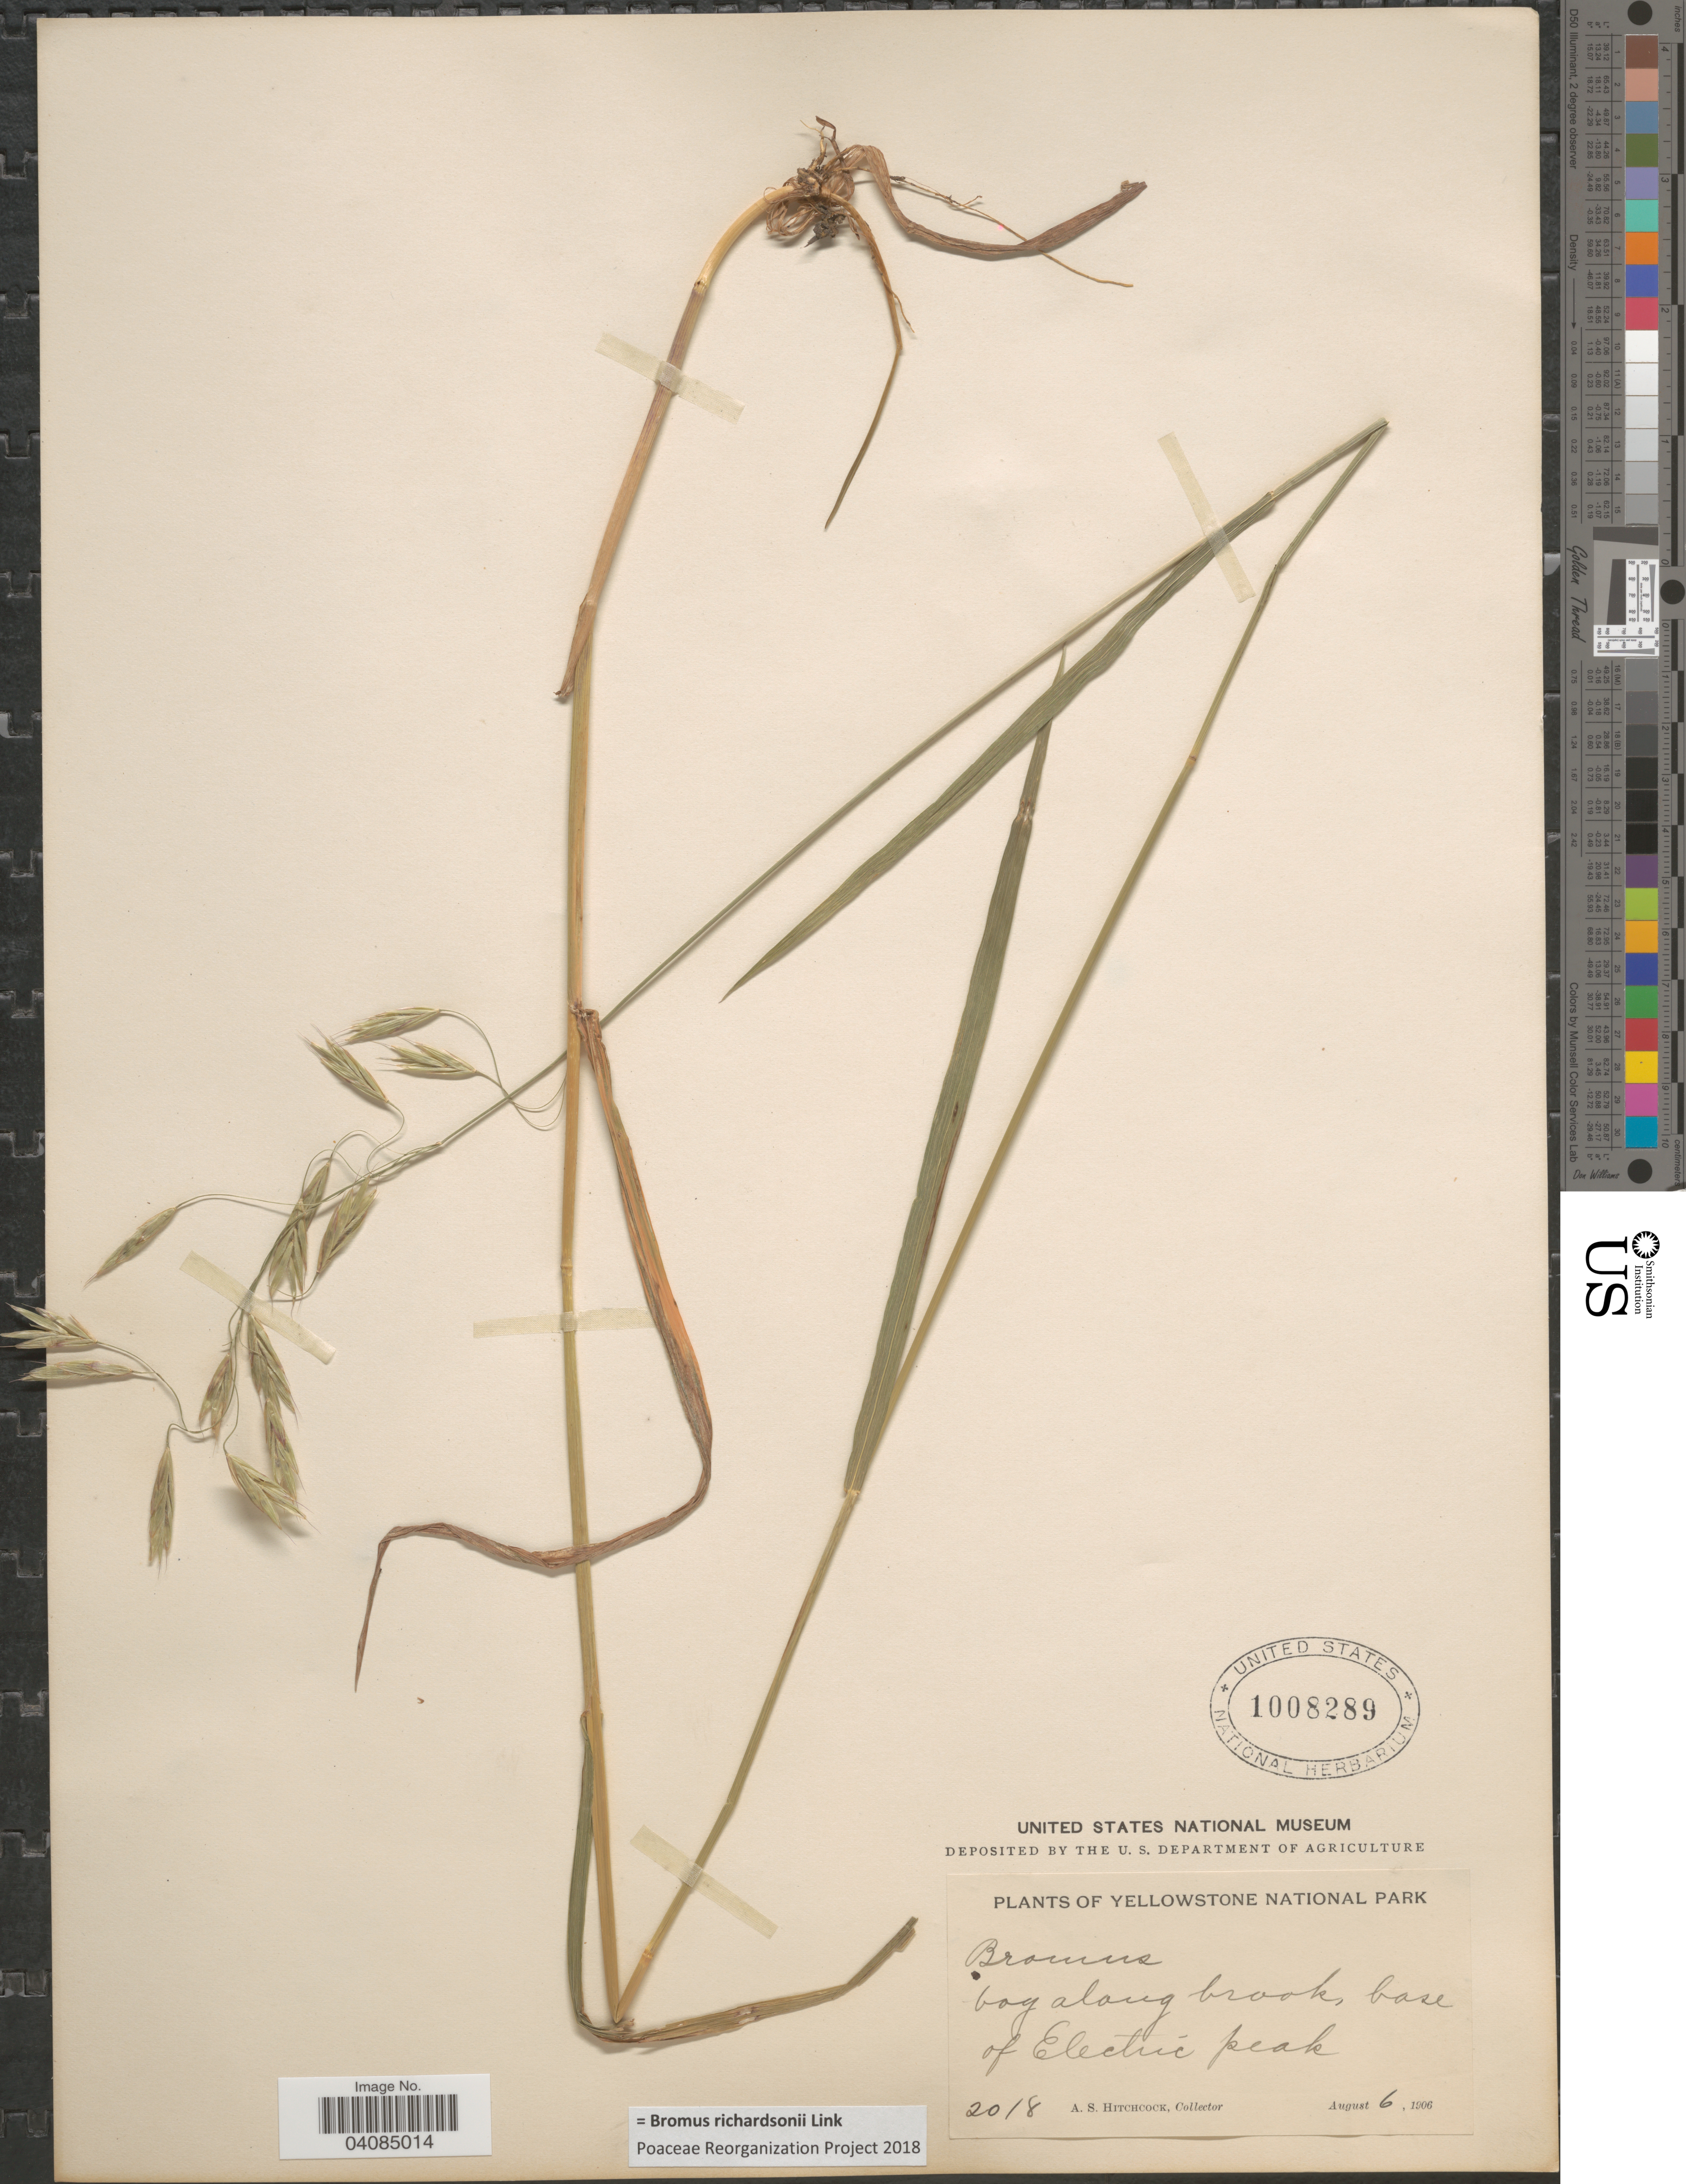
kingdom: Plantae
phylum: Tracheophyta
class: Liliopsida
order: Poales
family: Poaceae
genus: Bromus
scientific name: Bromus racemosus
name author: L.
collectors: A. S. Hitchcock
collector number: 2018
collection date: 1906-08-06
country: United States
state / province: Montana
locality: Yellowstone National Park. Bog along brook, base of Electric peak.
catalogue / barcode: US 1008289